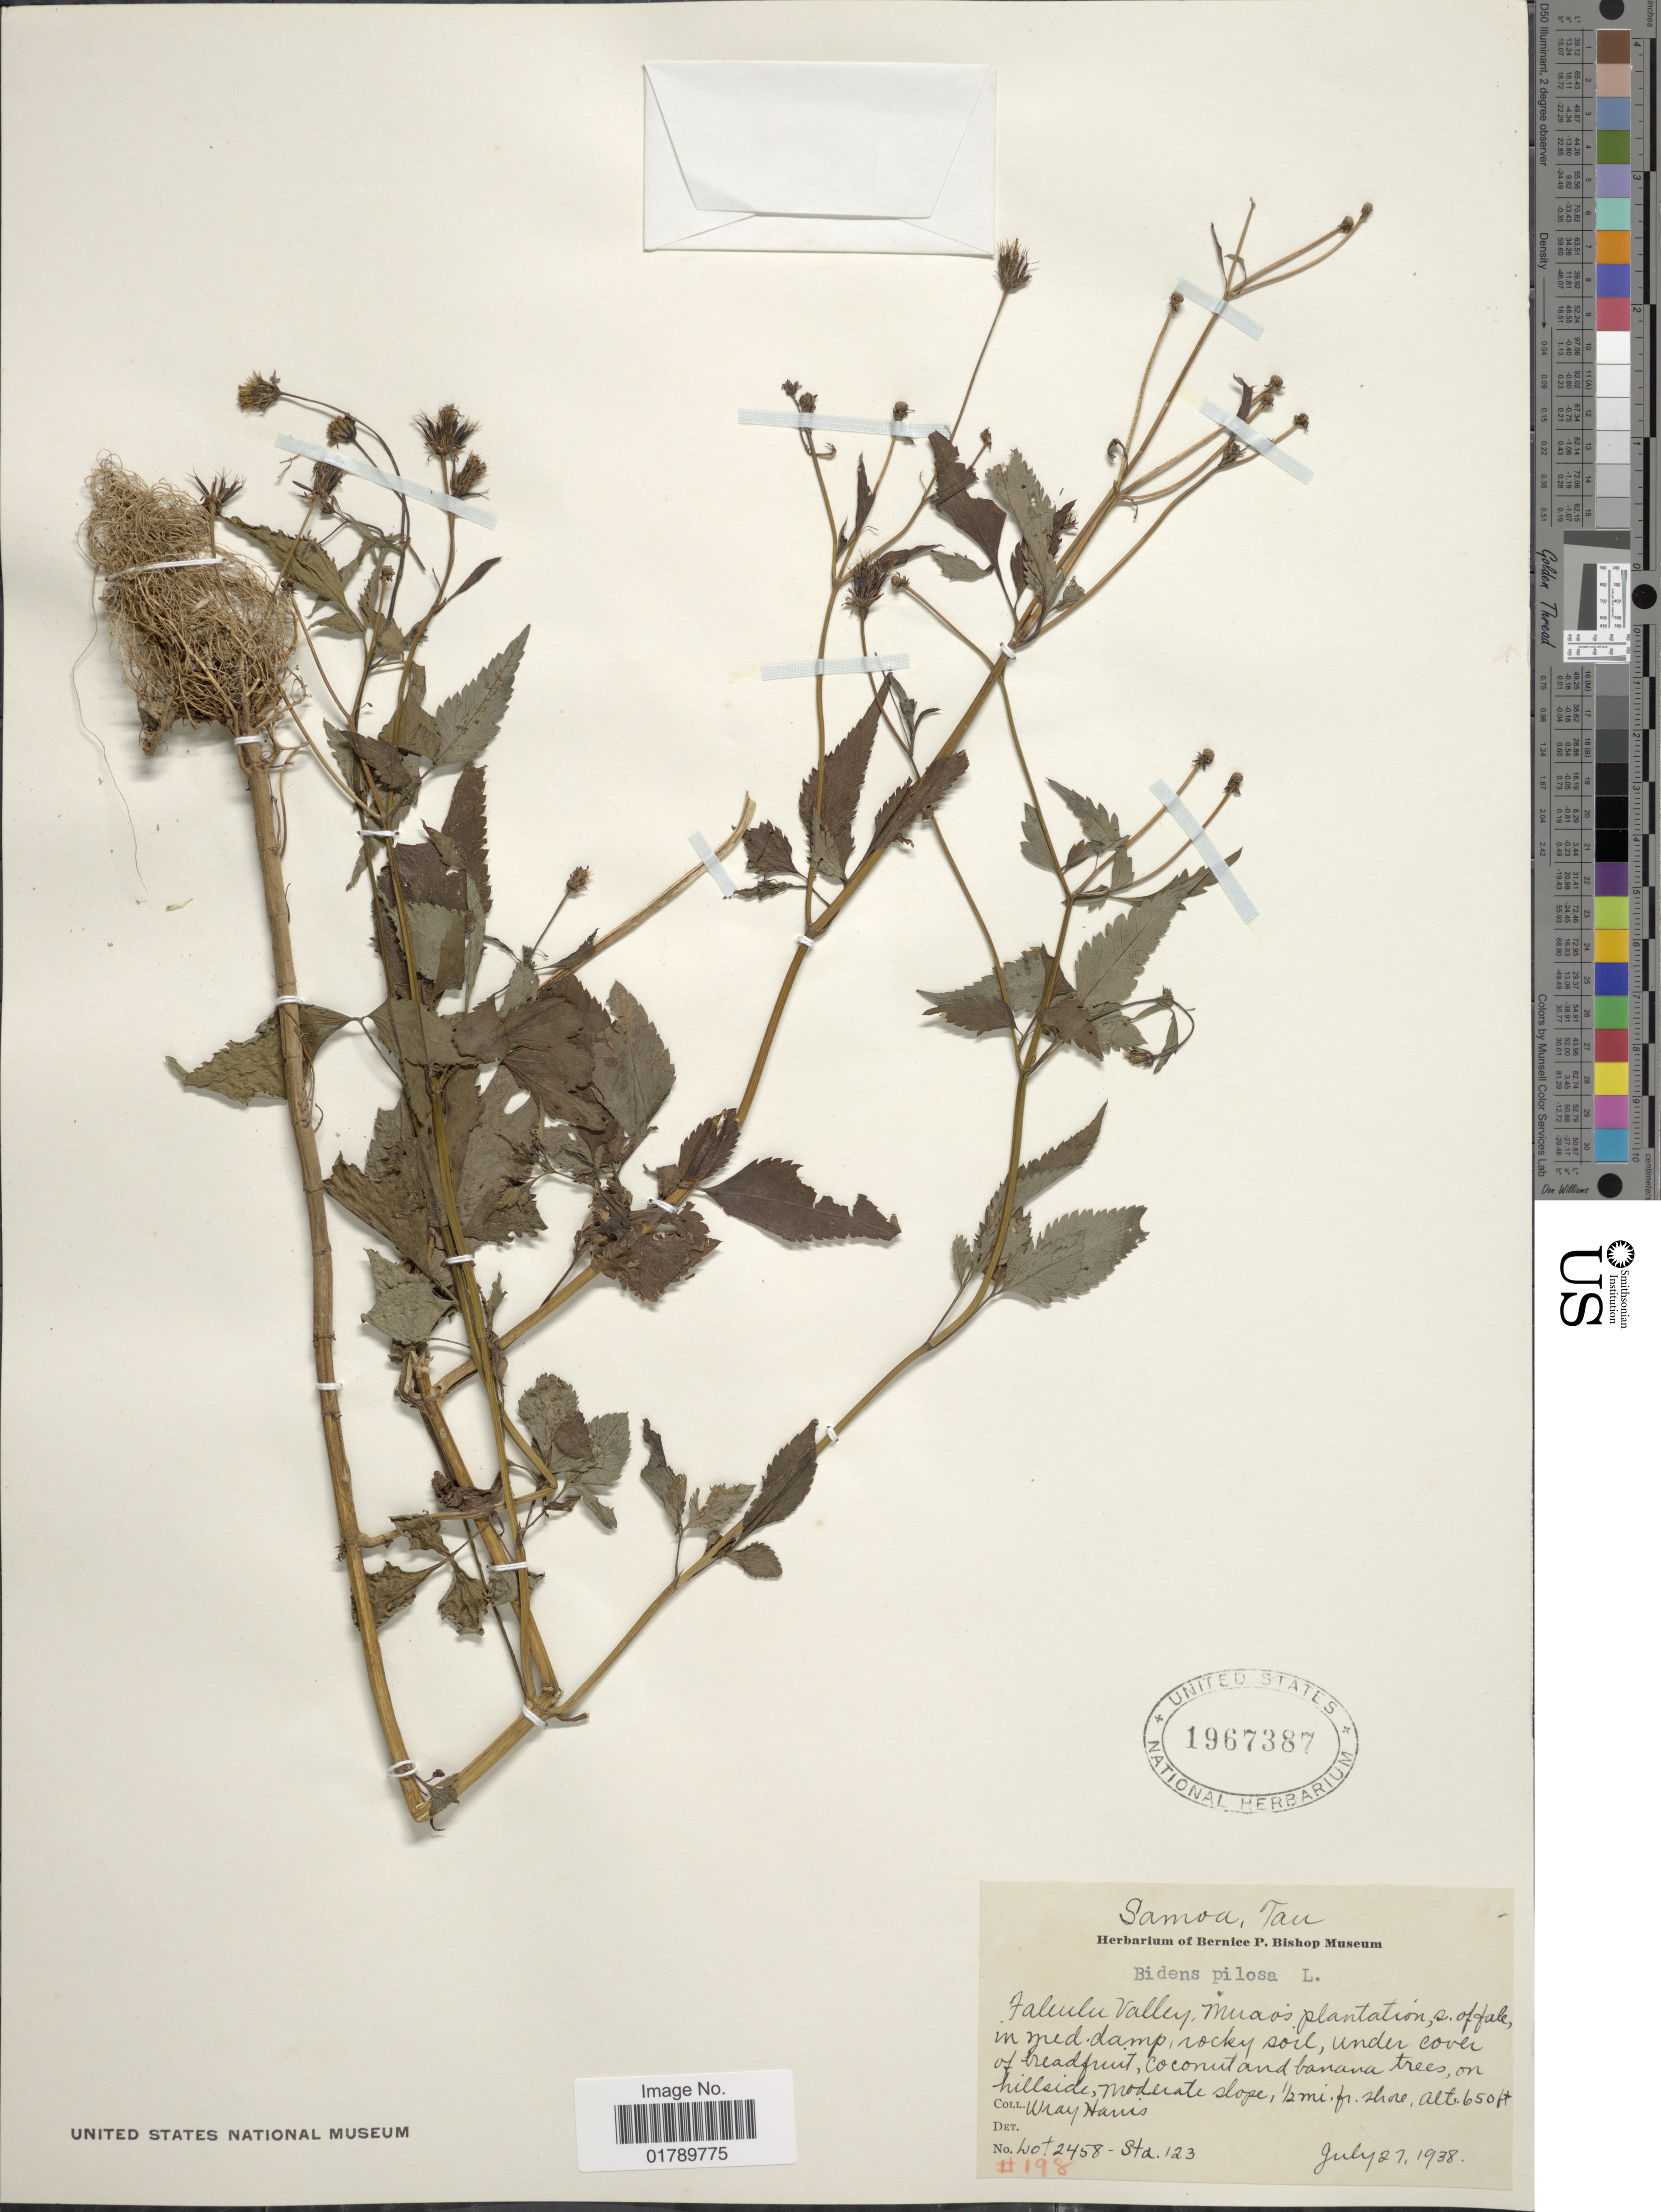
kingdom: Plantae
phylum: Tracheophyta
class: Magnoliopsida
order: Asterales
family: Asteraceae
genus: Bidens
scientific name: Bidens pilosa var. pilosa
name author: L.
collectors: W. Harris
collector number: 198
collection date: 1938-07-27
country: American Samoa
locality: Samoa, Tau. Falenlu Valley, Minaos plantation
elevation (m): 198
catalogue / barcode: US 1967387